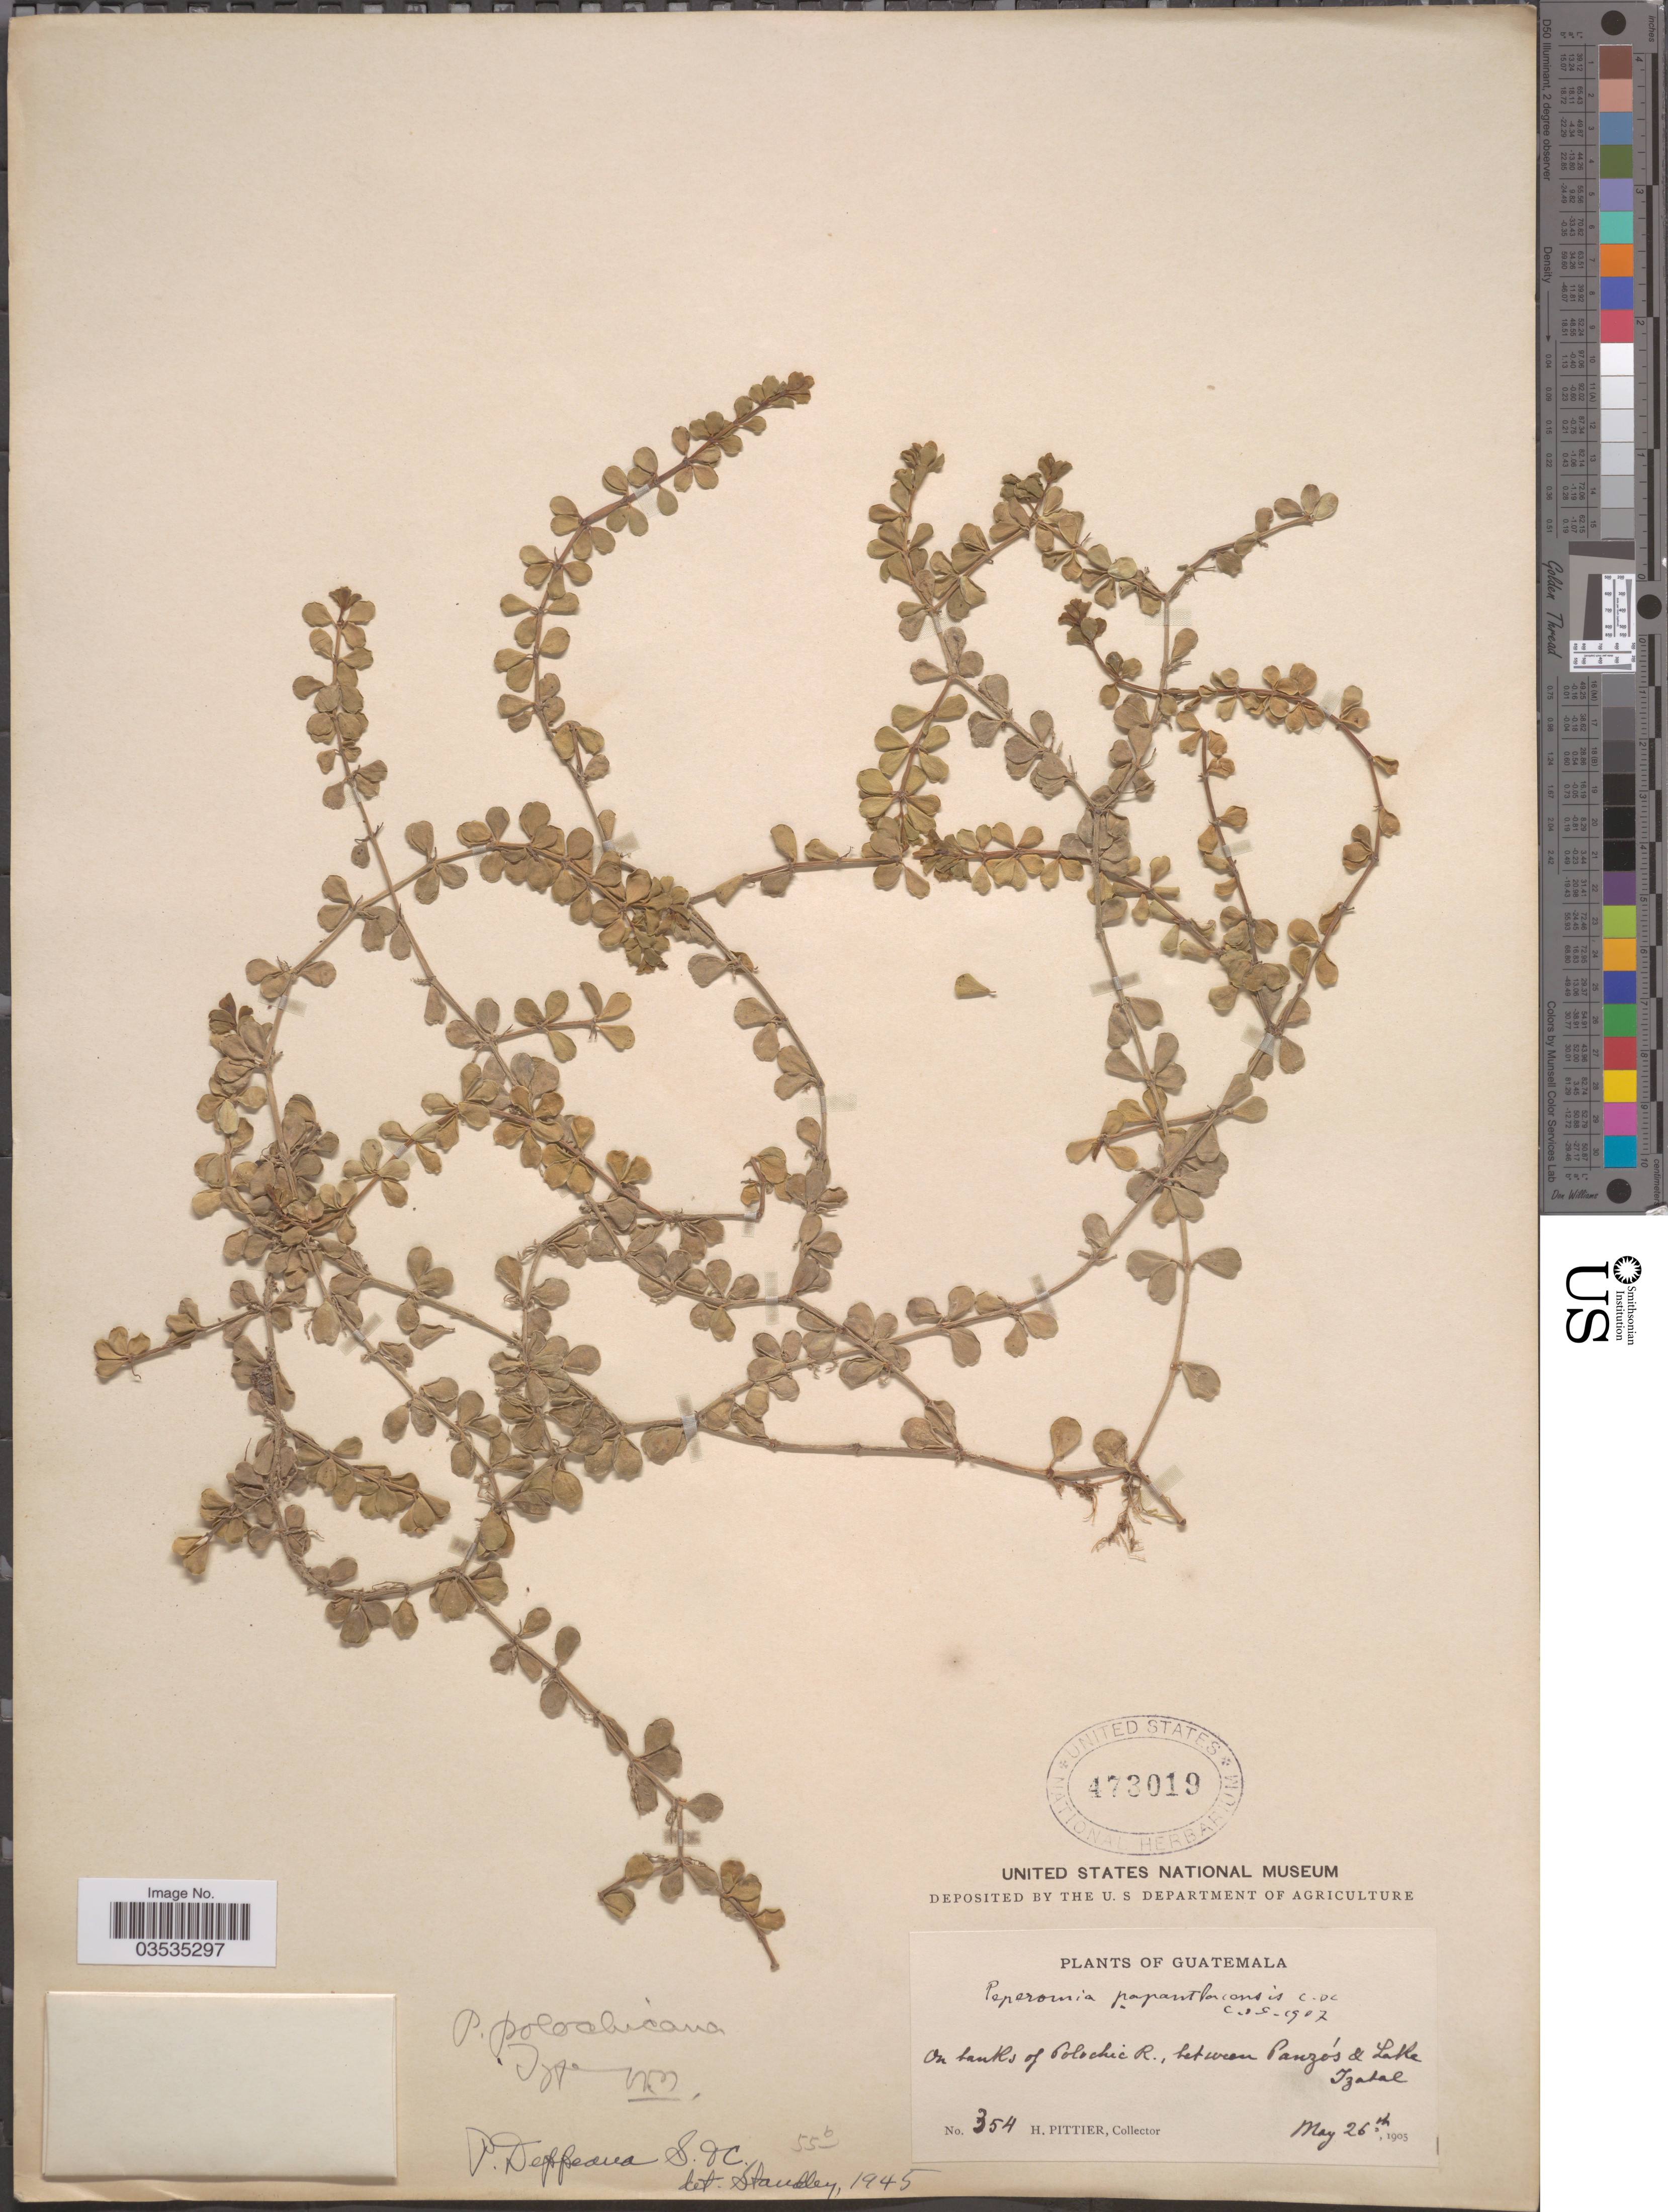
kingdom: Plantae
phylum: Tracheophyta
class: Magnoliopsida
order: Piperales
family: Piperaceae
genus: Peperomia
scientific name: Peperomia deppeana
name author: Schltdl. & Cham.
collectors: H. F. Pittier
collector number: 354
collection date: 1905-05-26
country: Guatemala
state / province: Izabal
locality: On banks of Polochic R., between Panzós lake Izabal.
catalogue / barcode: US 473019